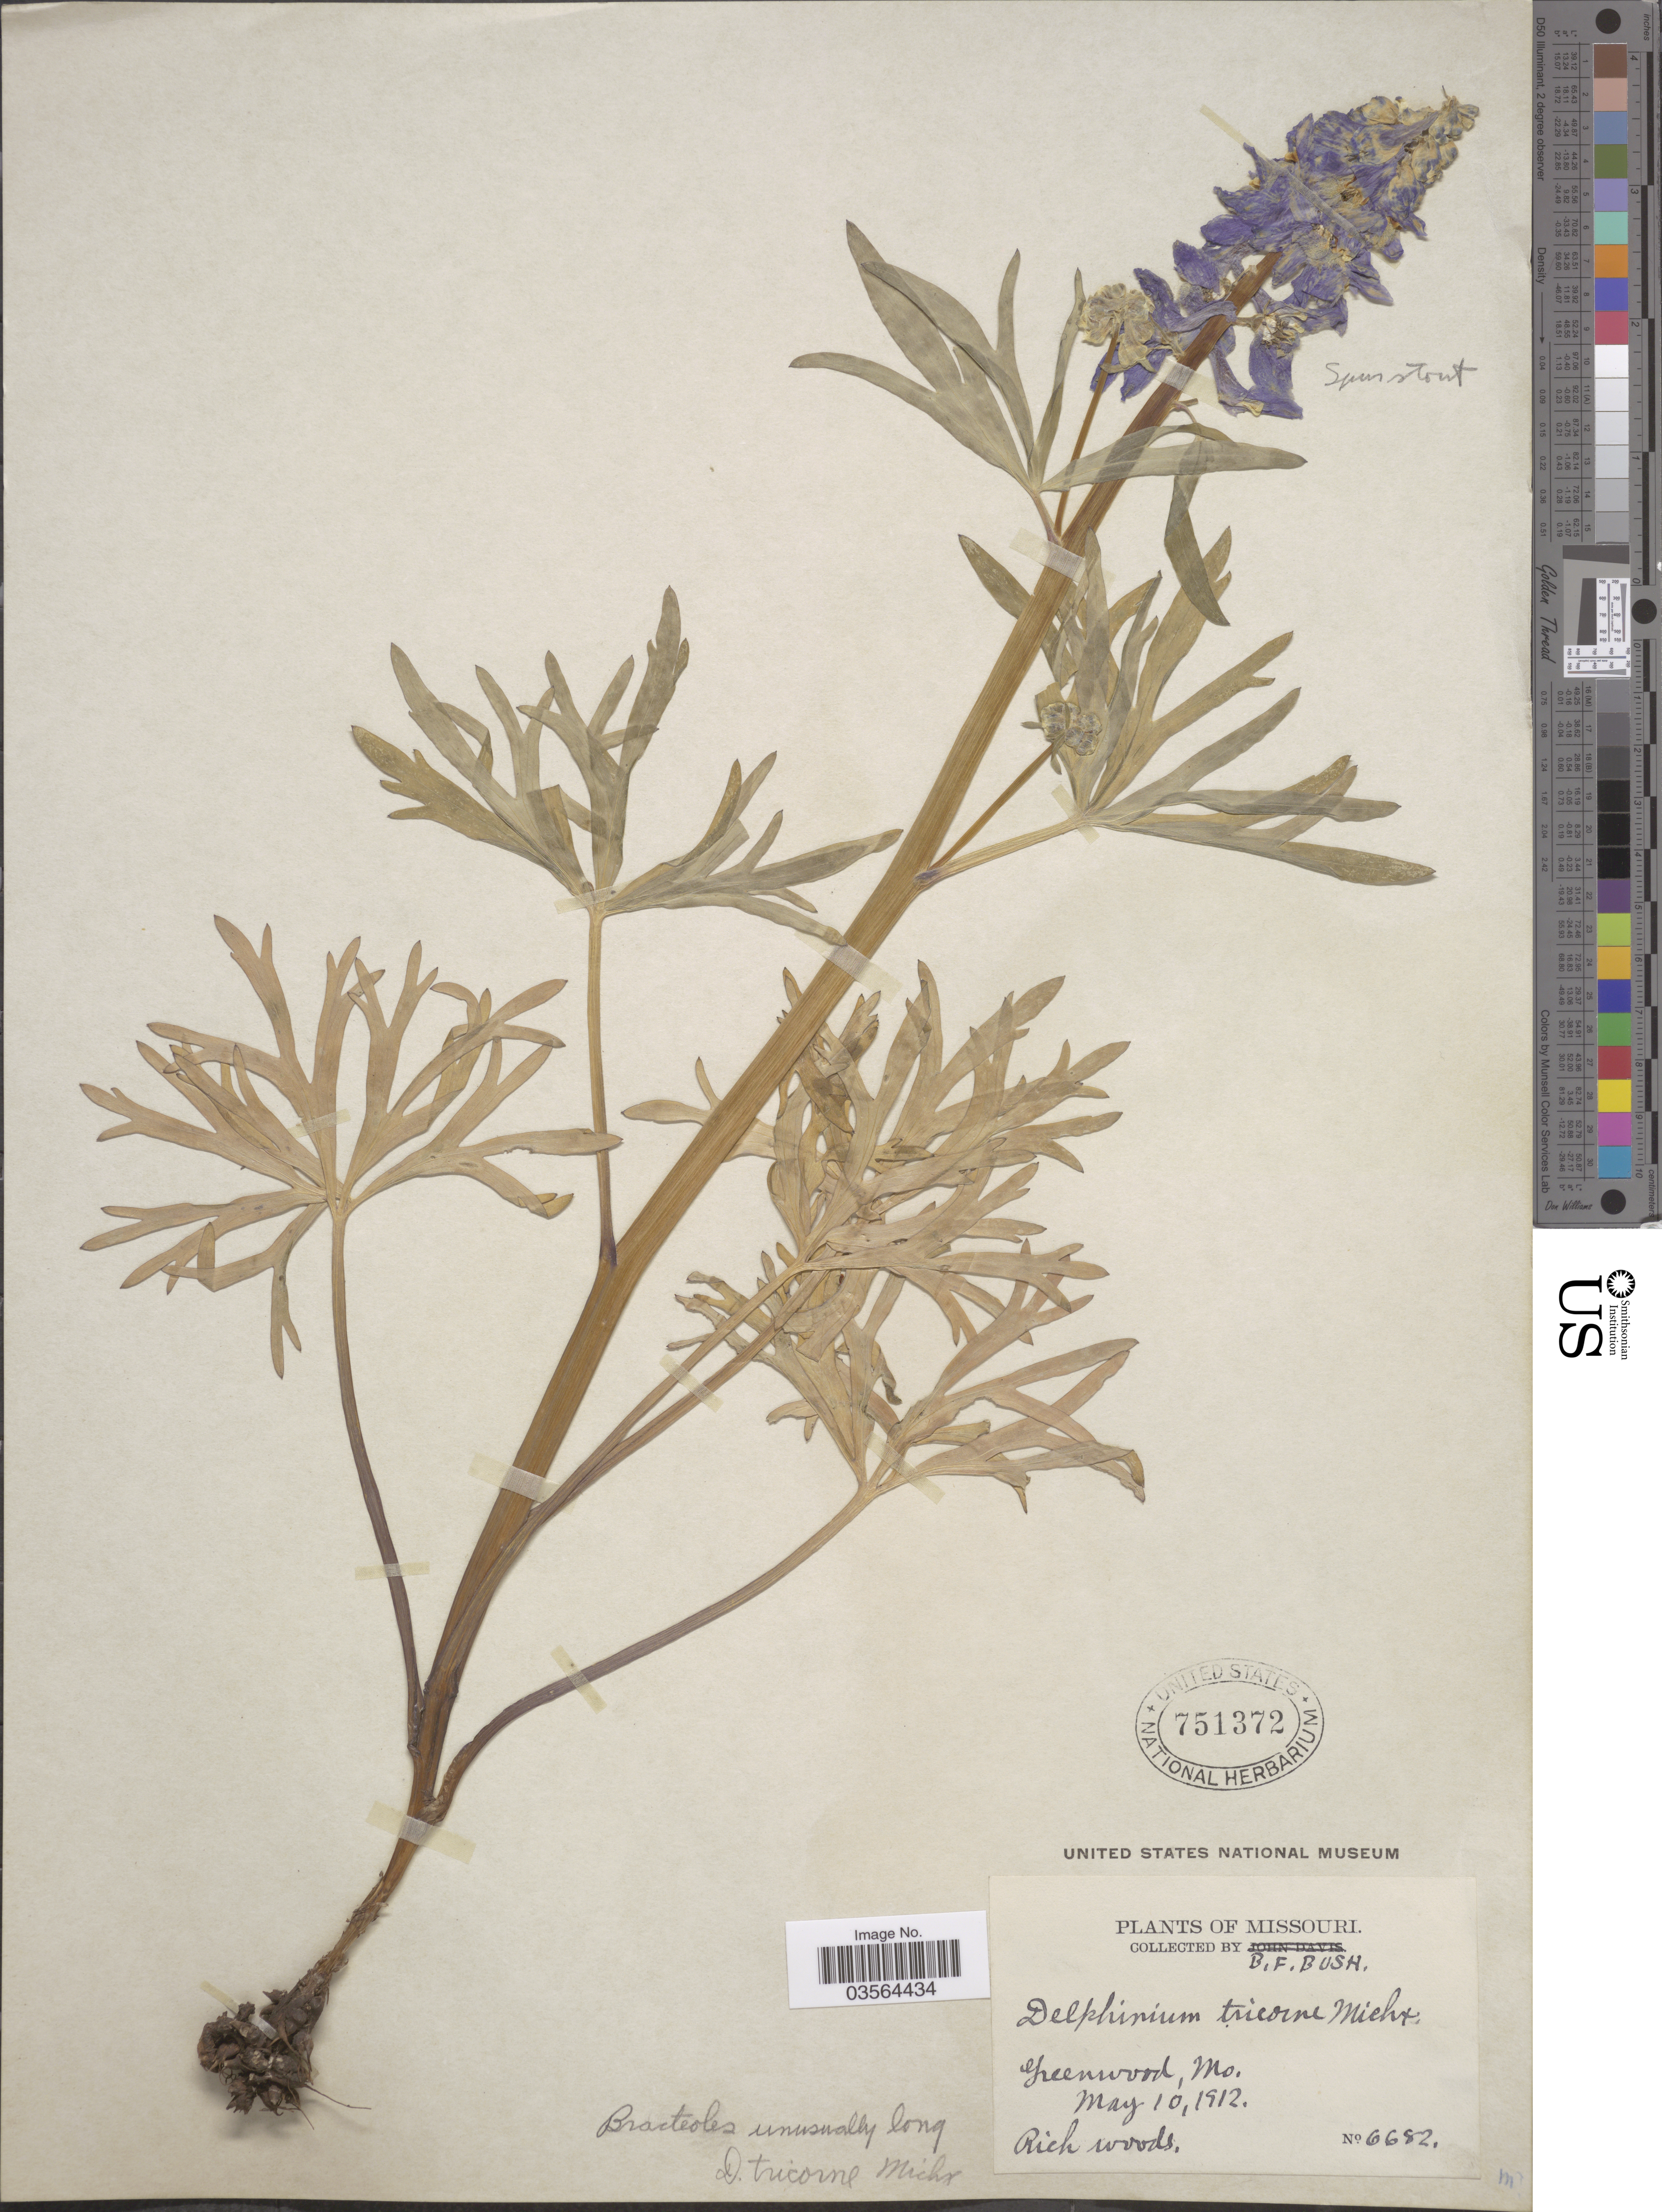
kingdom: Plantae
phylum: Tracheophyta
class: Magnoliopsida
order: Ranunculales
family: Ranunculaceae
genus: Delphinium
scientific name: Delphinium tricorne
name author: Michx.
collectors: B. F. Bush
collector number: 6682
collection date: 1912-05-10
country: United States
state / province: Missouri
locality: Greenwood.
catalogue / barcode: US 751372